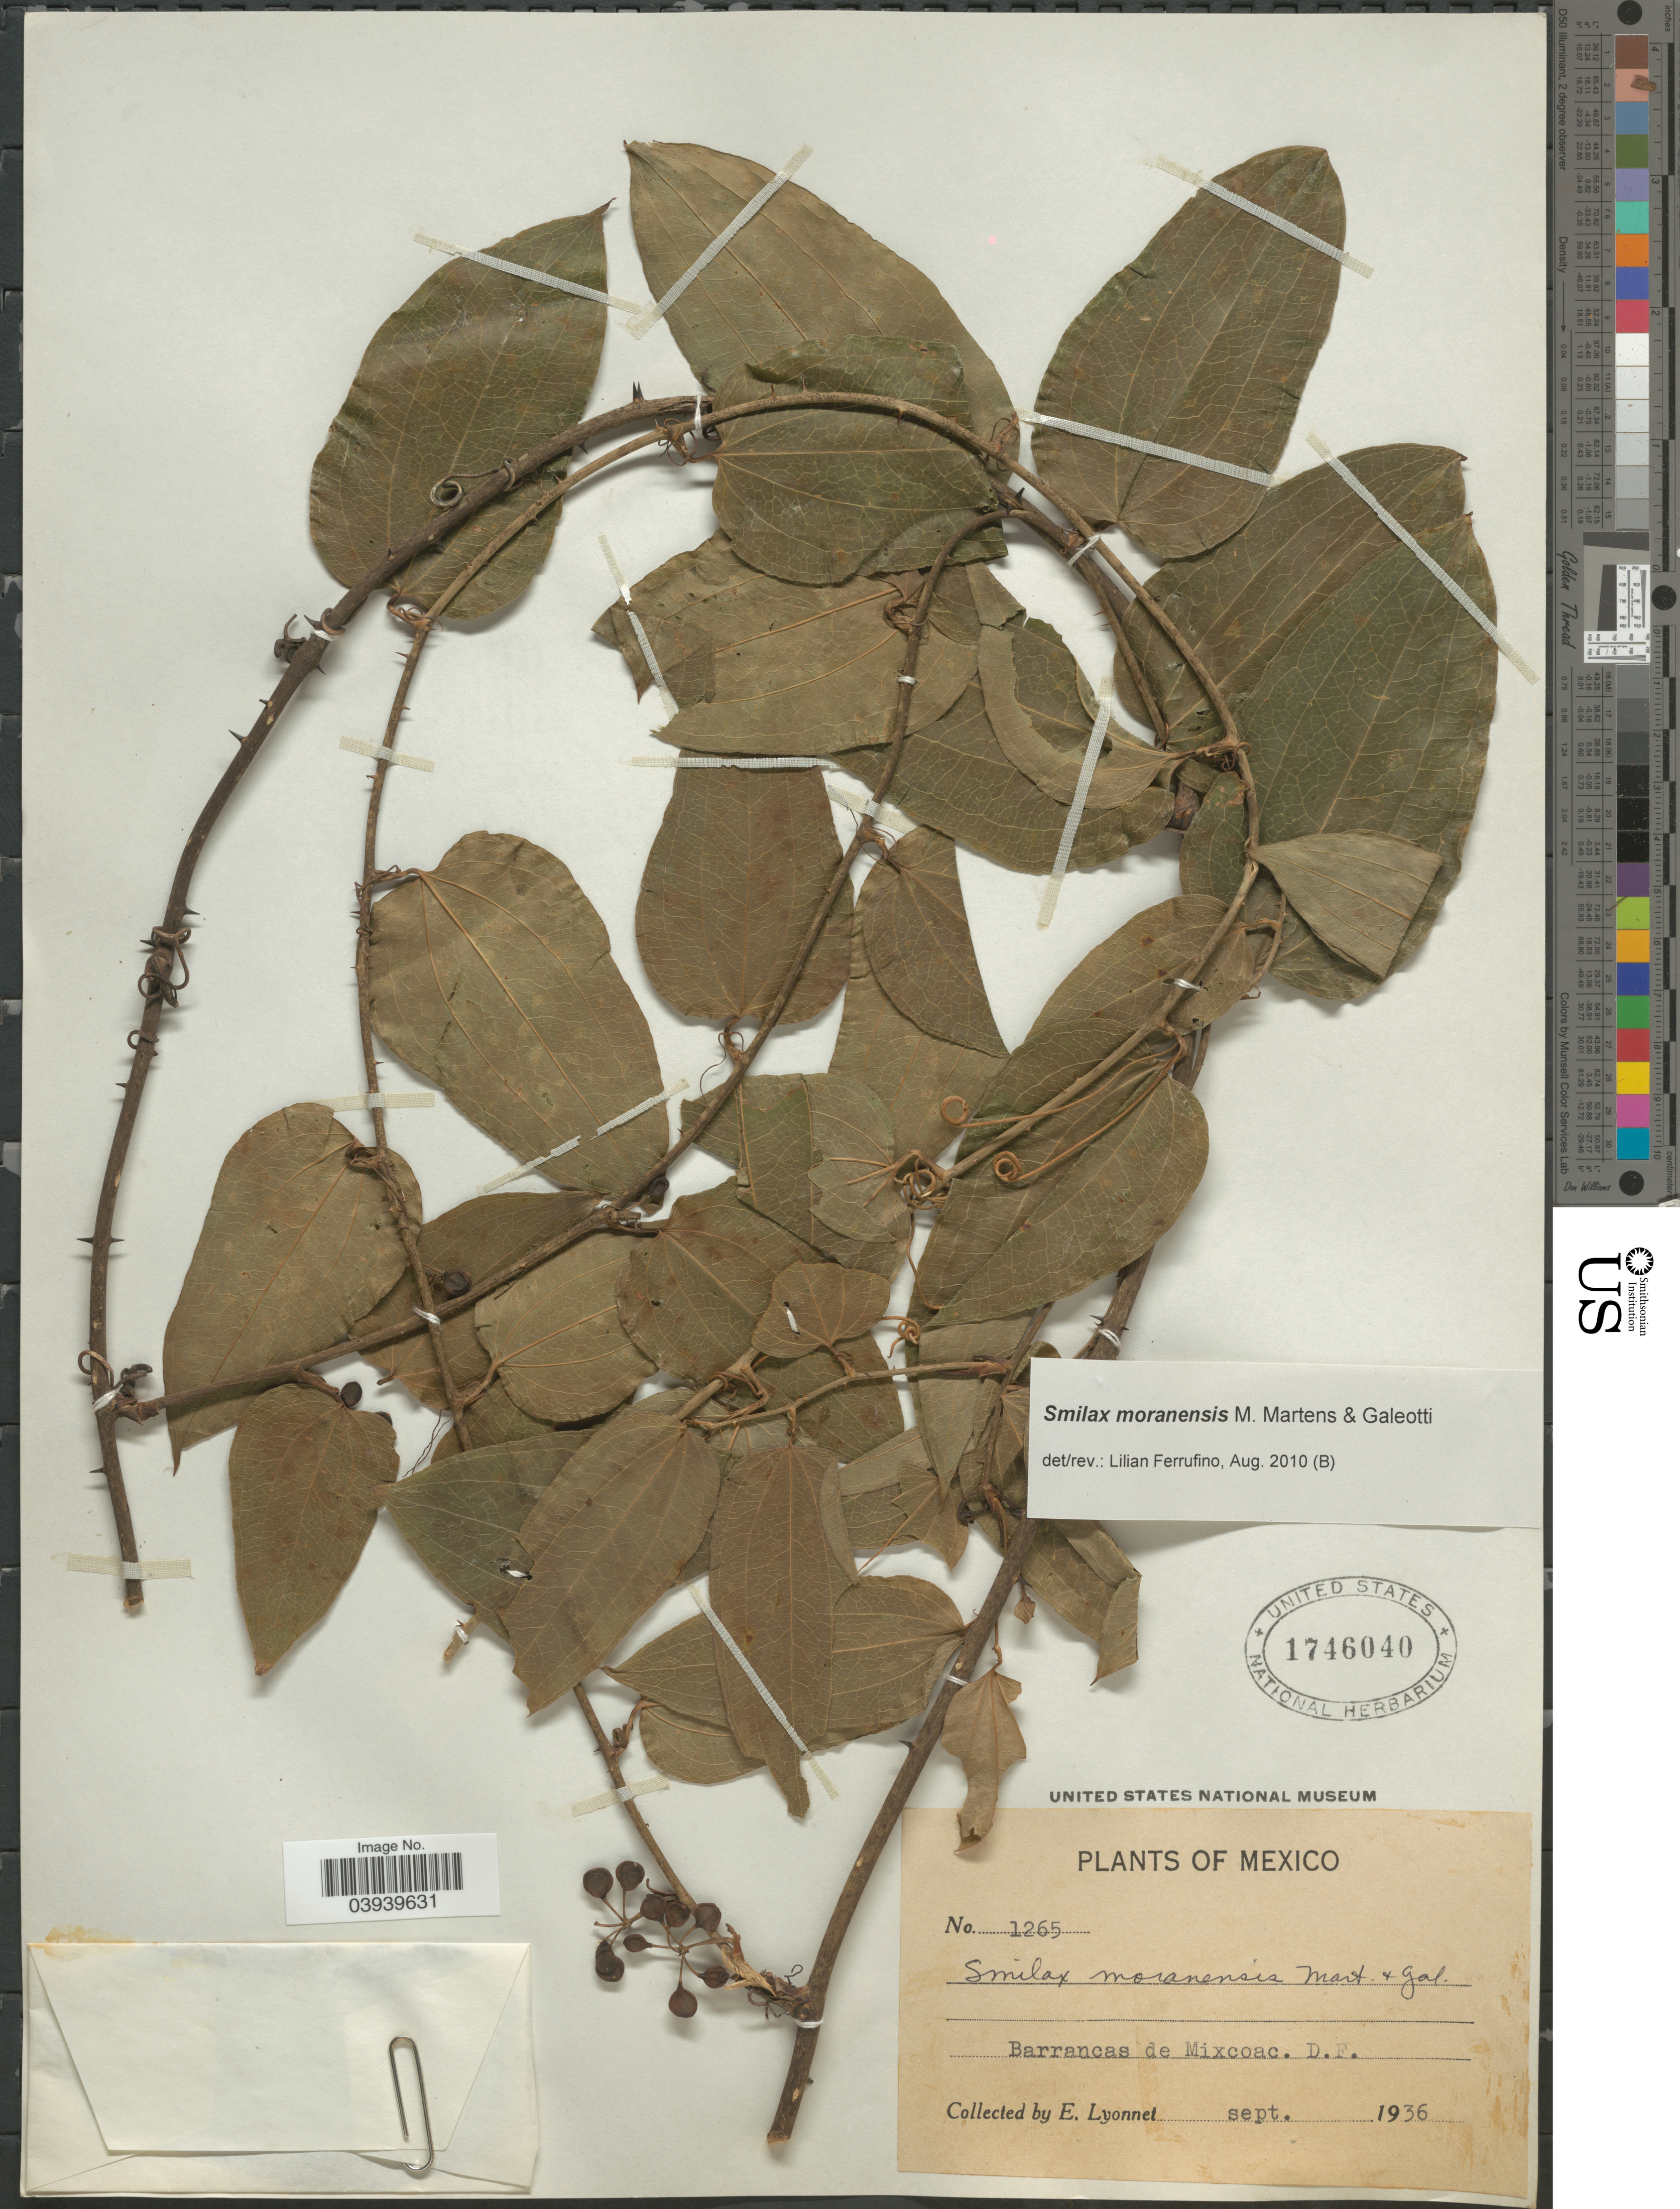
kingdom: Plantae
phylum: Tracheophyta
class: Liliopsida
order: Liliales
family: Smilacaceae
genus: Smilax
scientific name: Smilax moranensis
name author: M. Martens & Galeotti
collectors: E. Lyonnet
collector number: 1265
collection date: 1936-09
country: Mexico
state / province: Distrito Federal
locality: Barrancas de Mixcoac.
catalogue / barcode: US 1746040